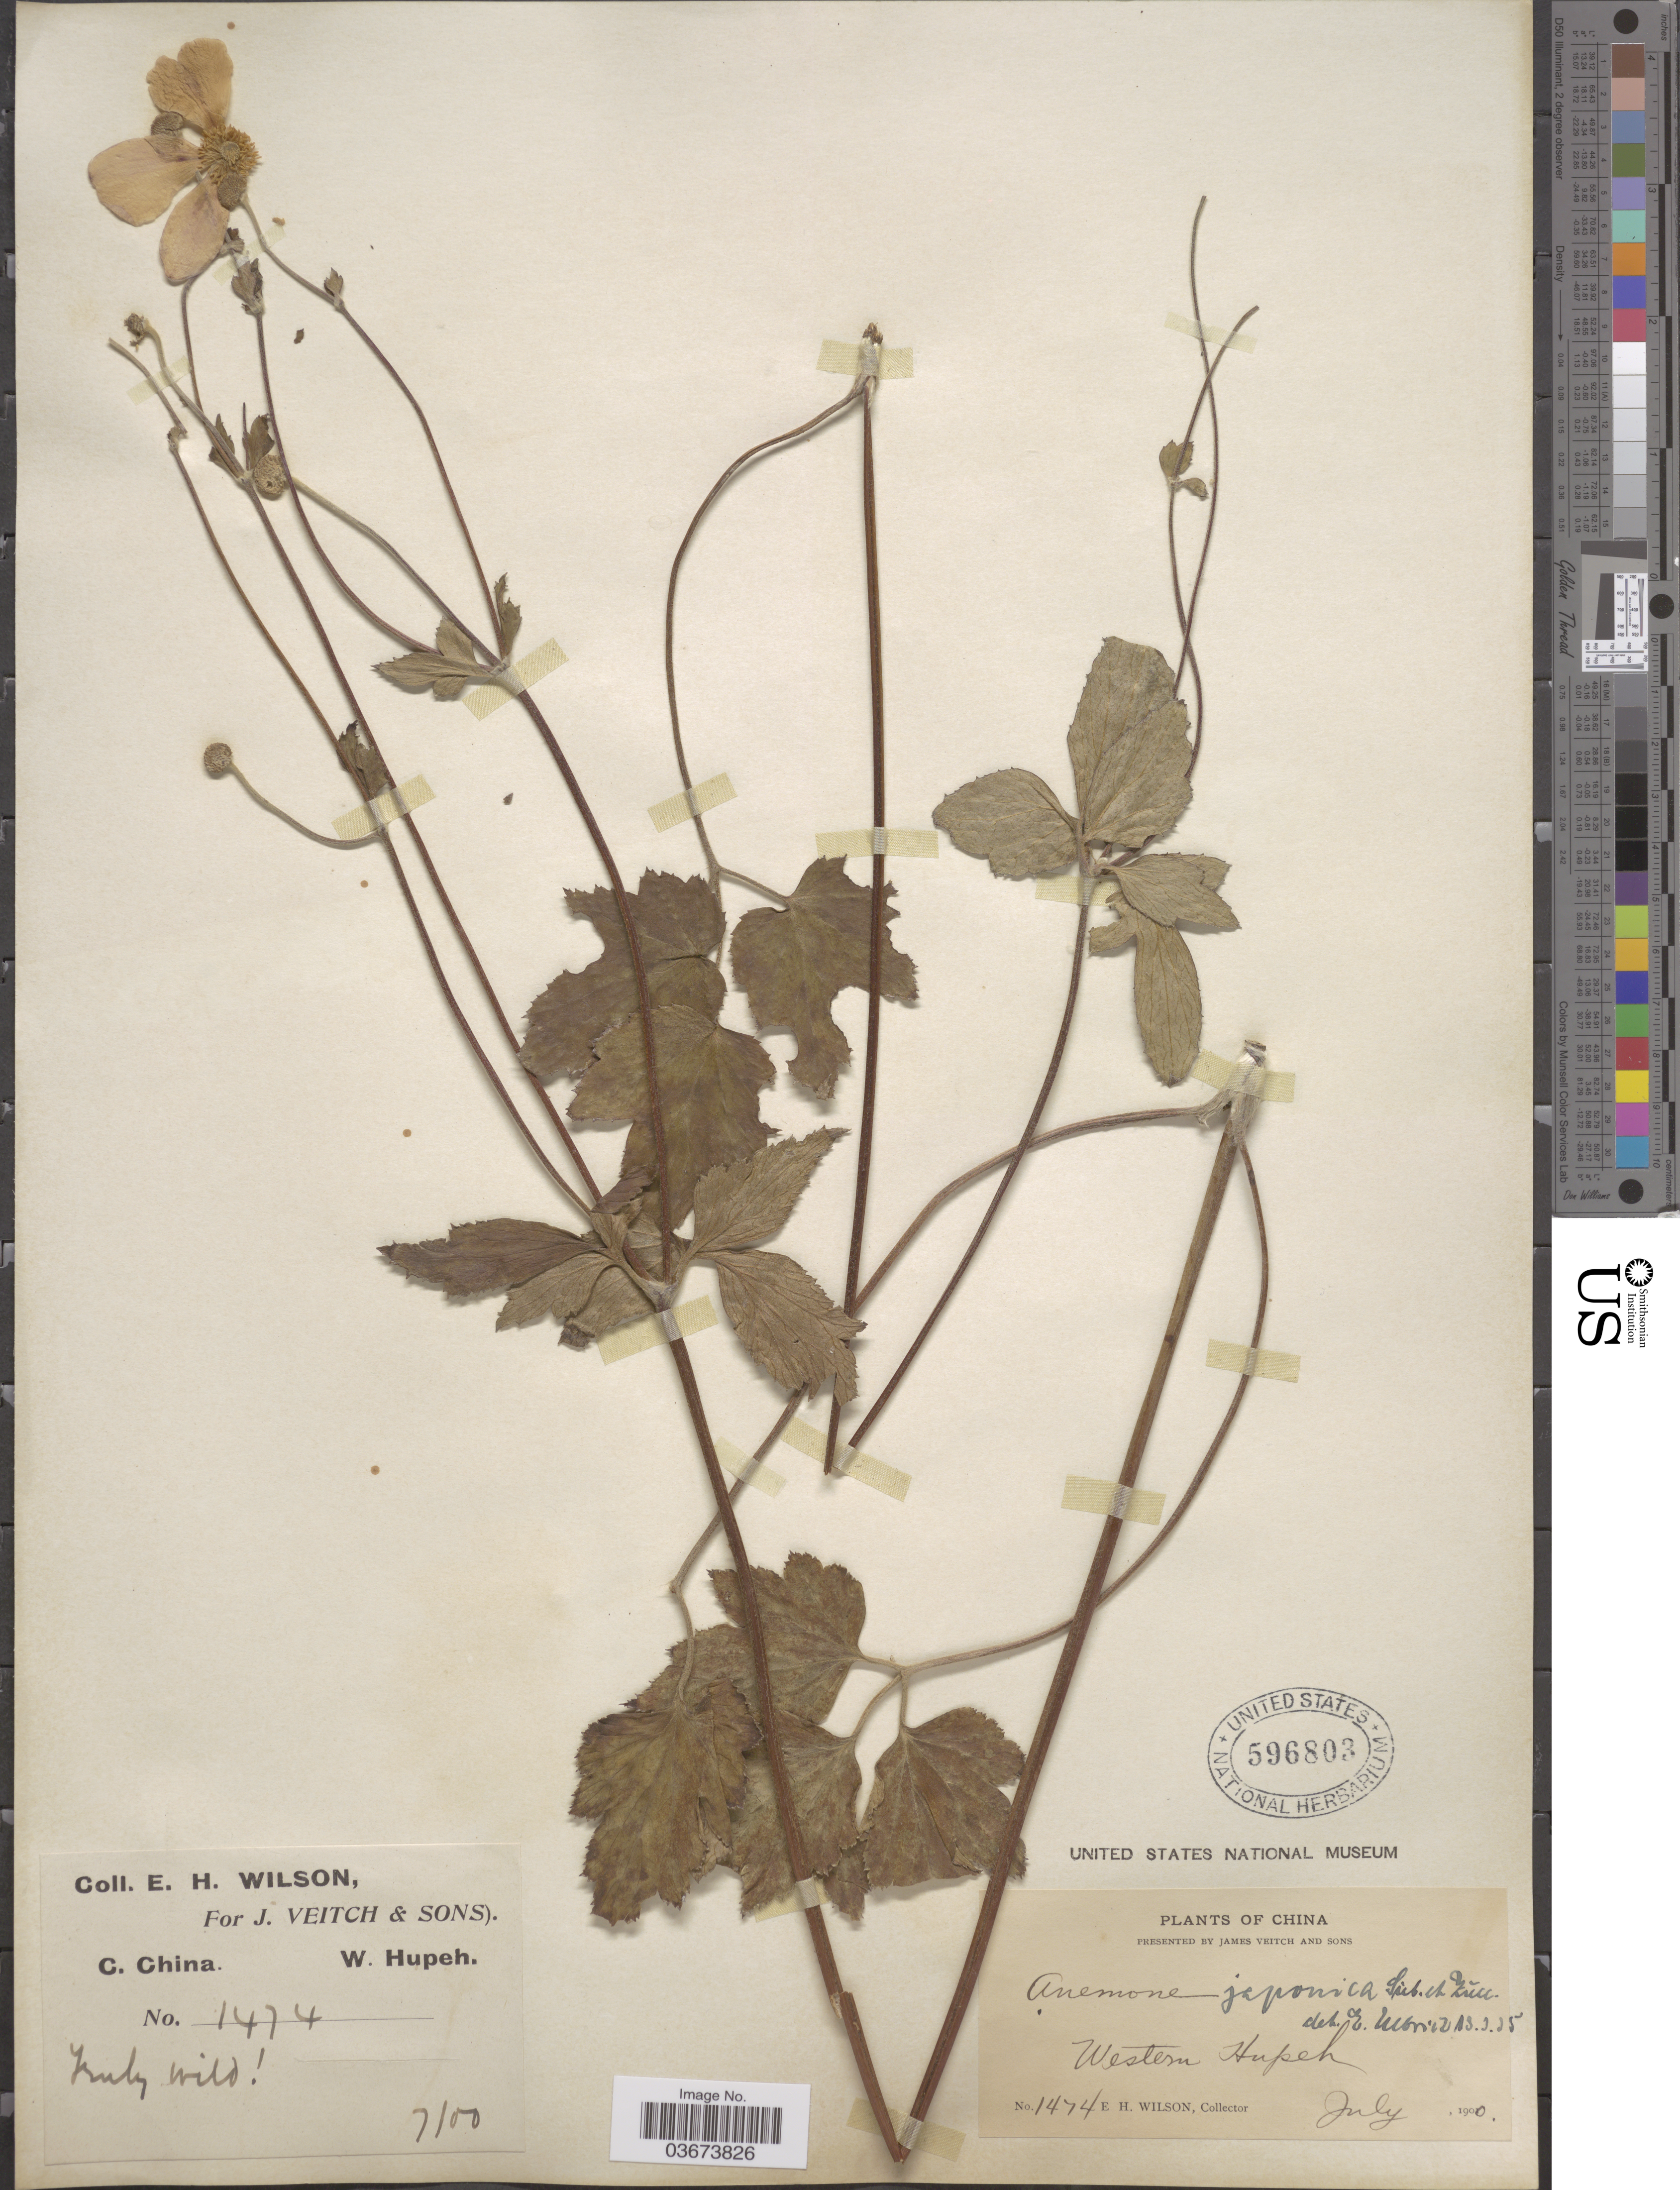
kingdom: Plantae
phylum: Tracheophyta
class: Magnoliopsida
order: Ranunculales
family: Ranunculaceae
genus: Anemone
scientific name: Anemone japonica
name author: Houtt.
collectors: E. Wilson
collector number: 1474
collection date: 1900-07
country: China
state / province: Hubei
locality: C. China. Western Hupeh.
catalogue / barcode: US 596803